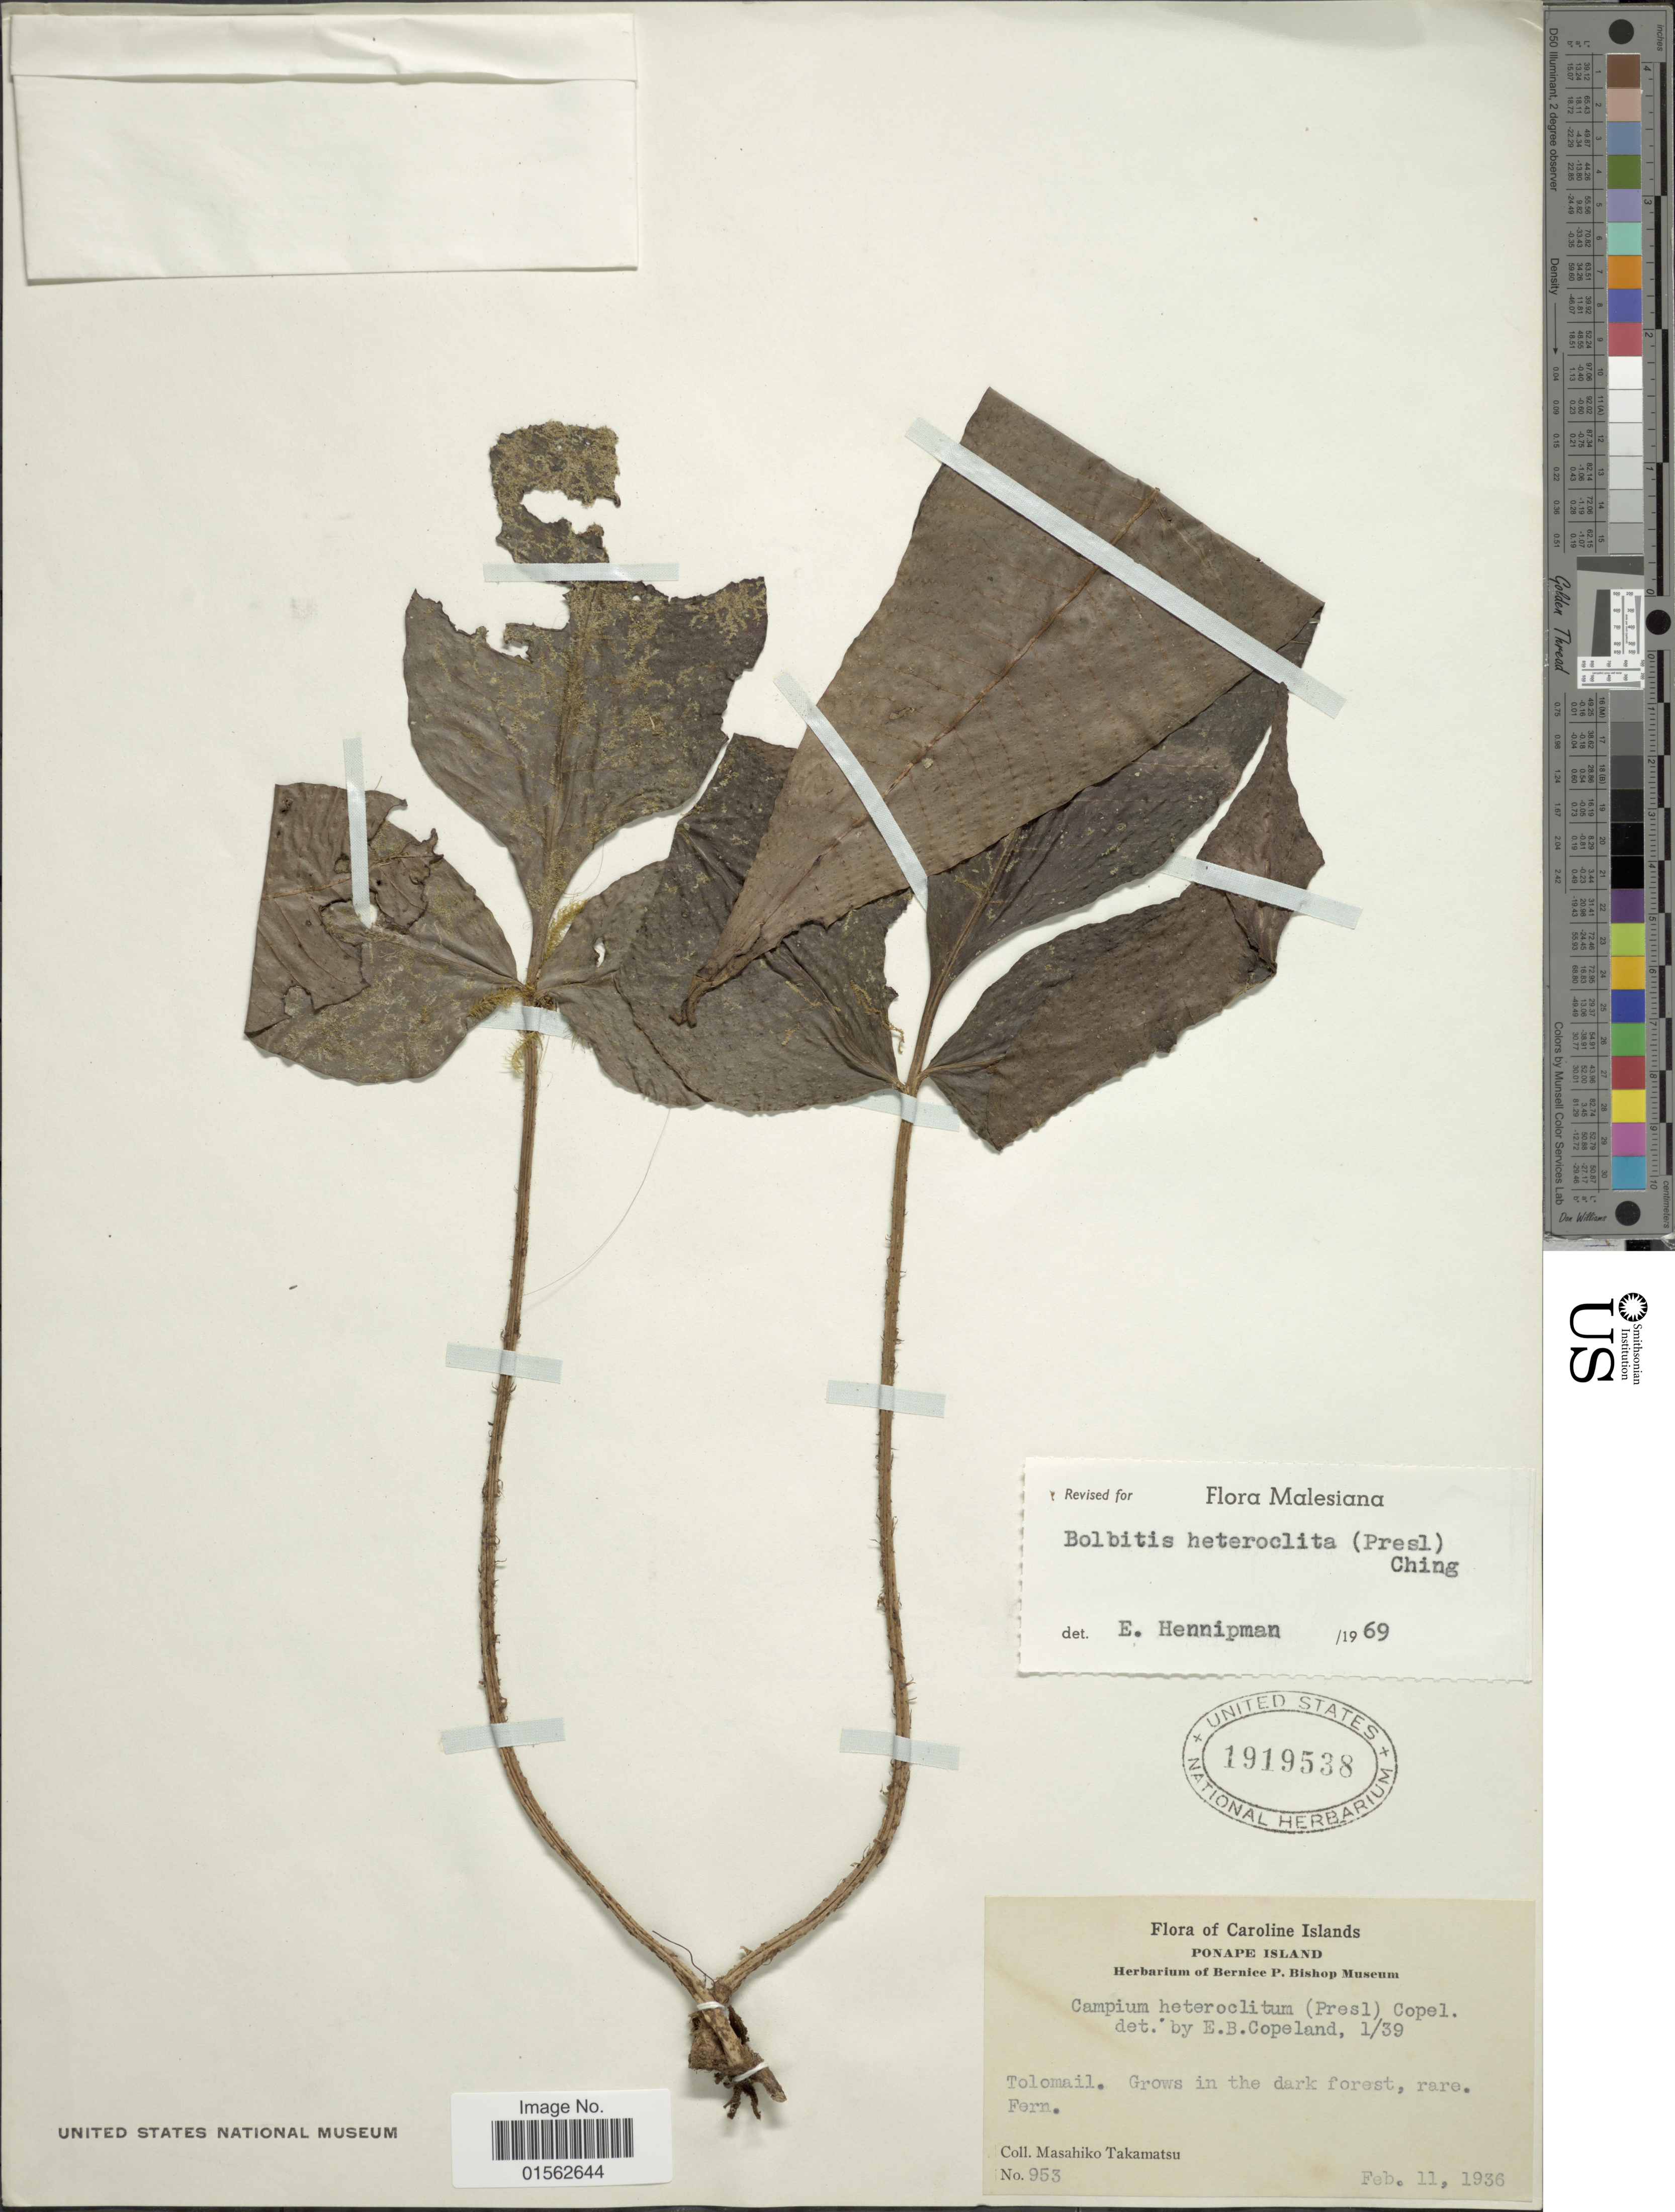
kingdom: Plantae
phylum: Tracheophyta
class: Polypodiopsida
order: Polypodiales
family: Dryopteridaceae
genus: Bolbitis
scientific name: Bolbitis heteroclita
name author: (C. Presl) Ching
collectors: M. Takamatsu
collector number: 953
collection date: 1936-02-11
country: Micronesia, Federated States of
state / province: Pohnpei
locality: Caroline Islands, Ponape Island, Tolomail, grows in the darks forest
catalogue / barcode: US 1919538